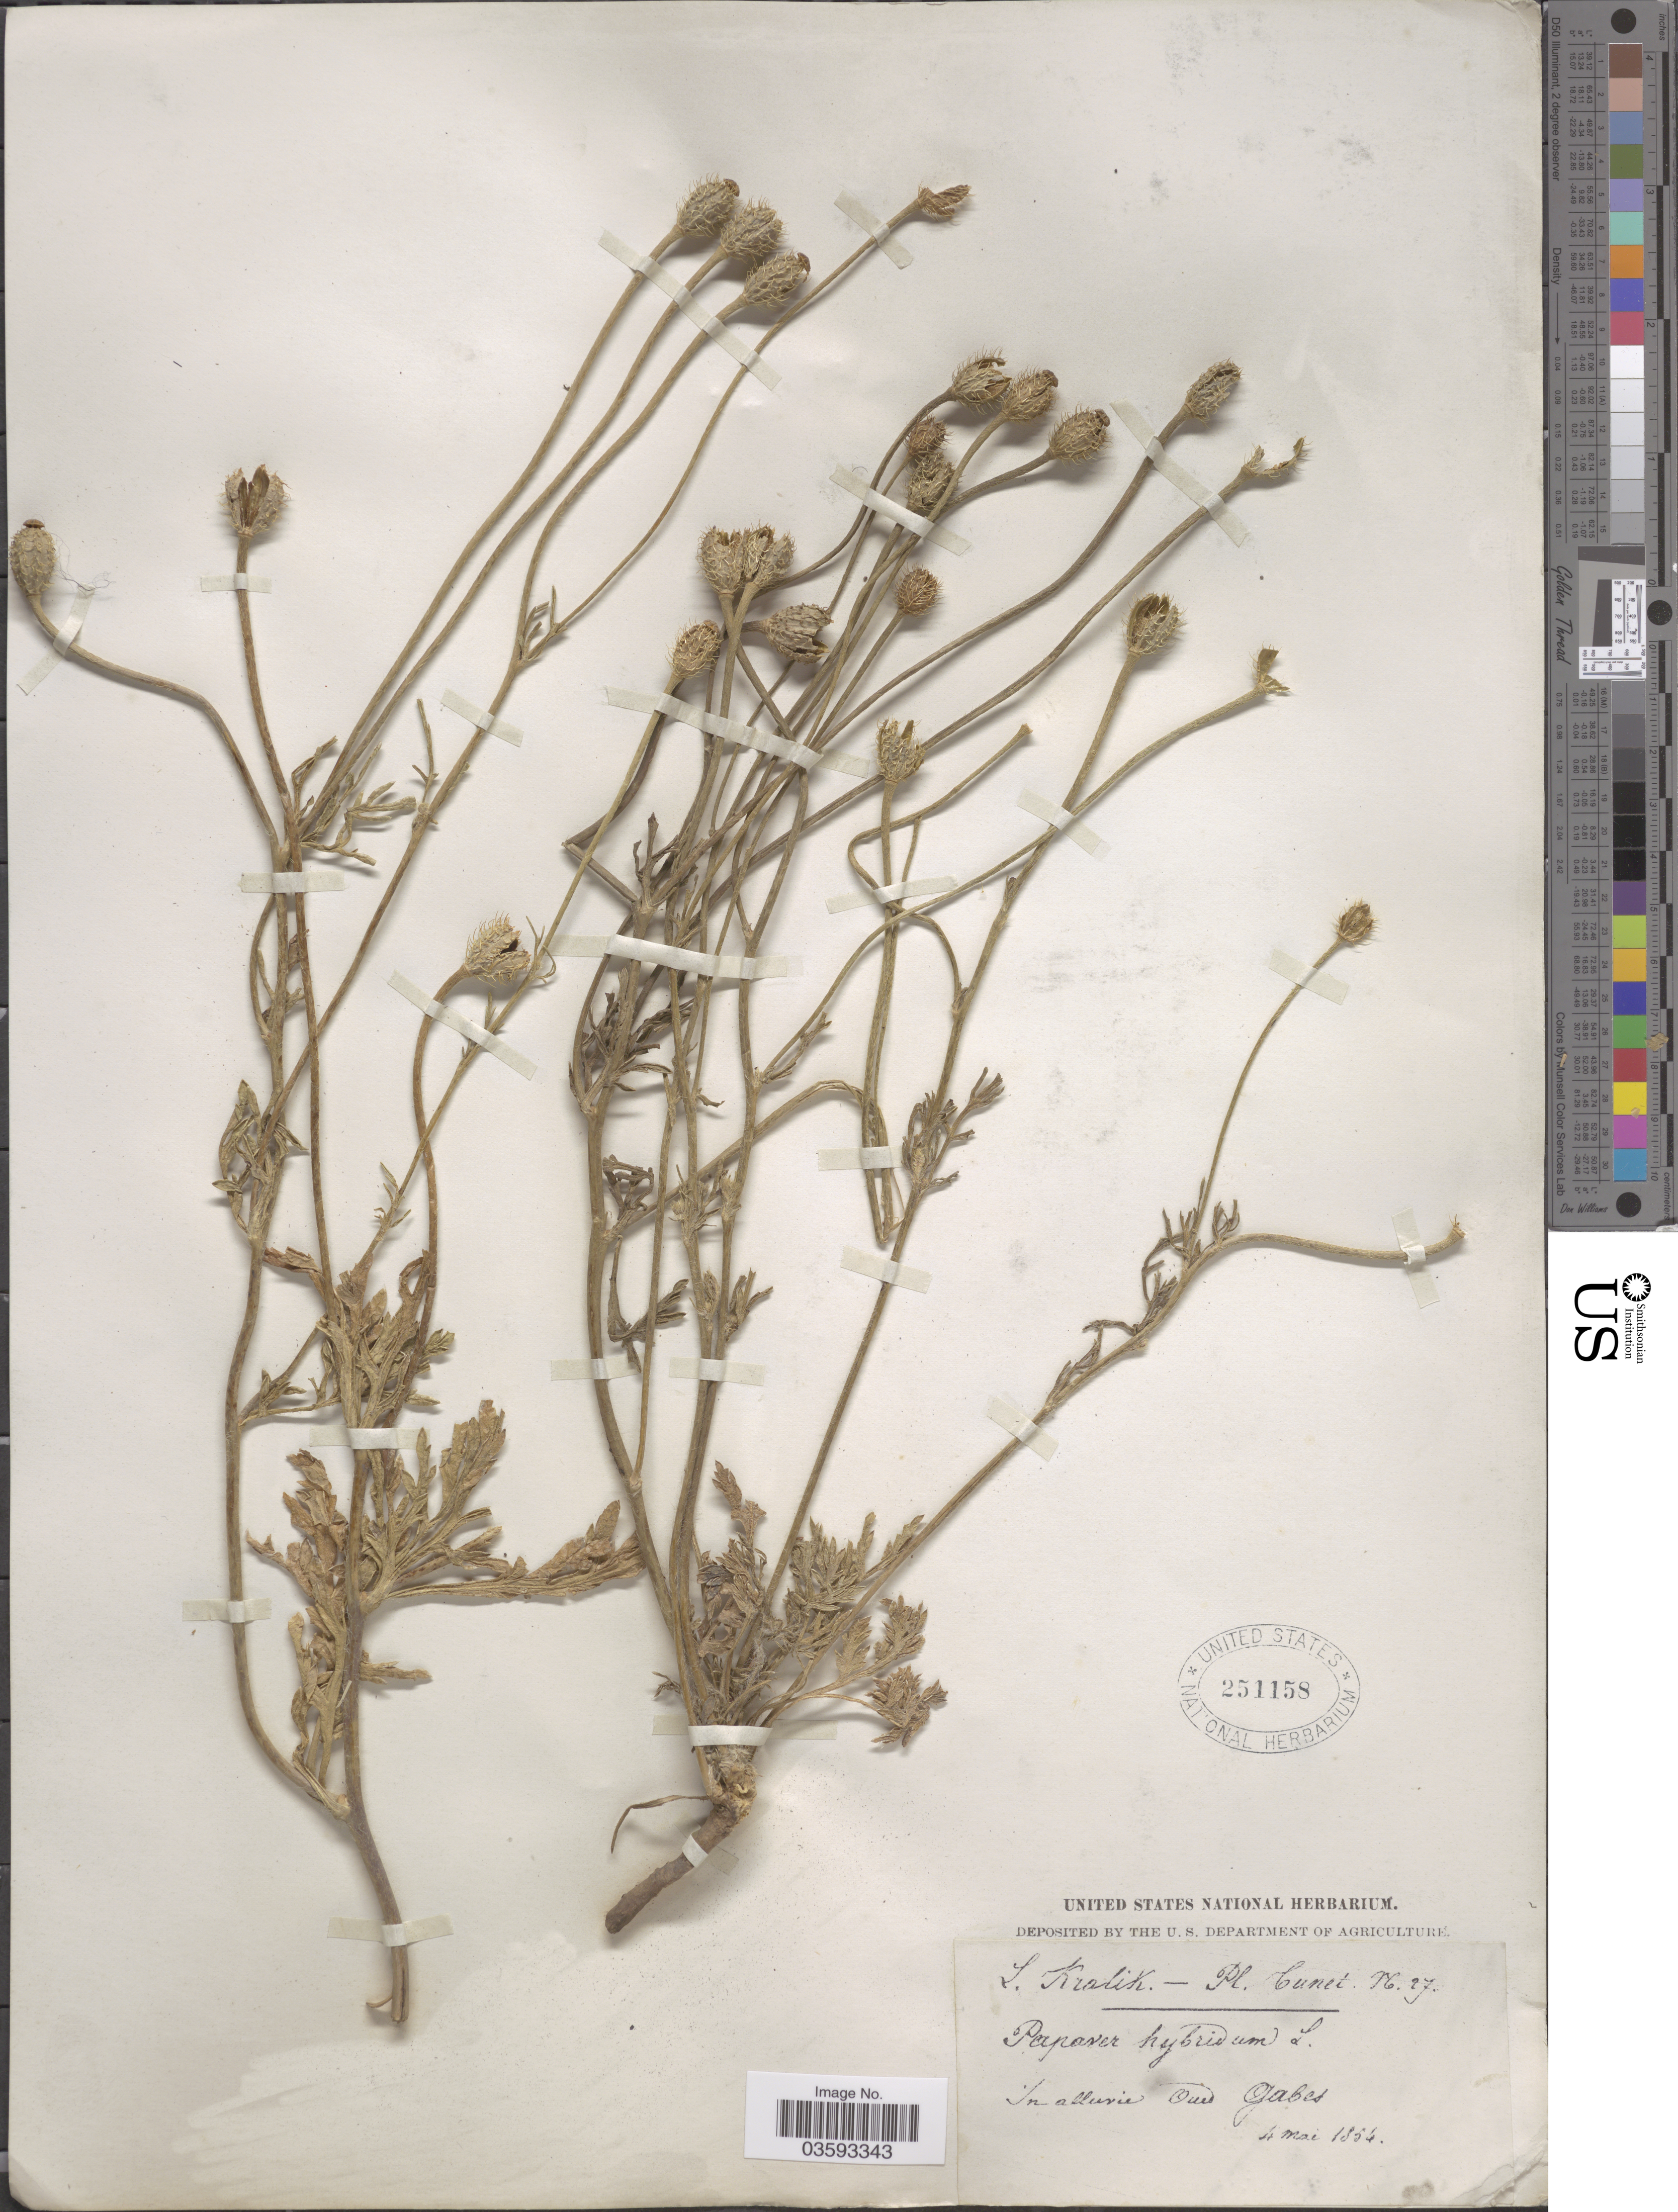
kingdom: Plantae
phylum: Tracheophyta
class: Magnoliopsida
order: Ranunculales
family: Papaveraceae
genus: Papaver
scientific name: Papaver hybridum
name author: L.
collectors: L. Kralik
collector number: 27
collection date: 1854-05-04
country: Tunisia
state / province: Gabès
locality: Cunet. In alluvie Oued Gabes.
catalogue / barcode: US 251158